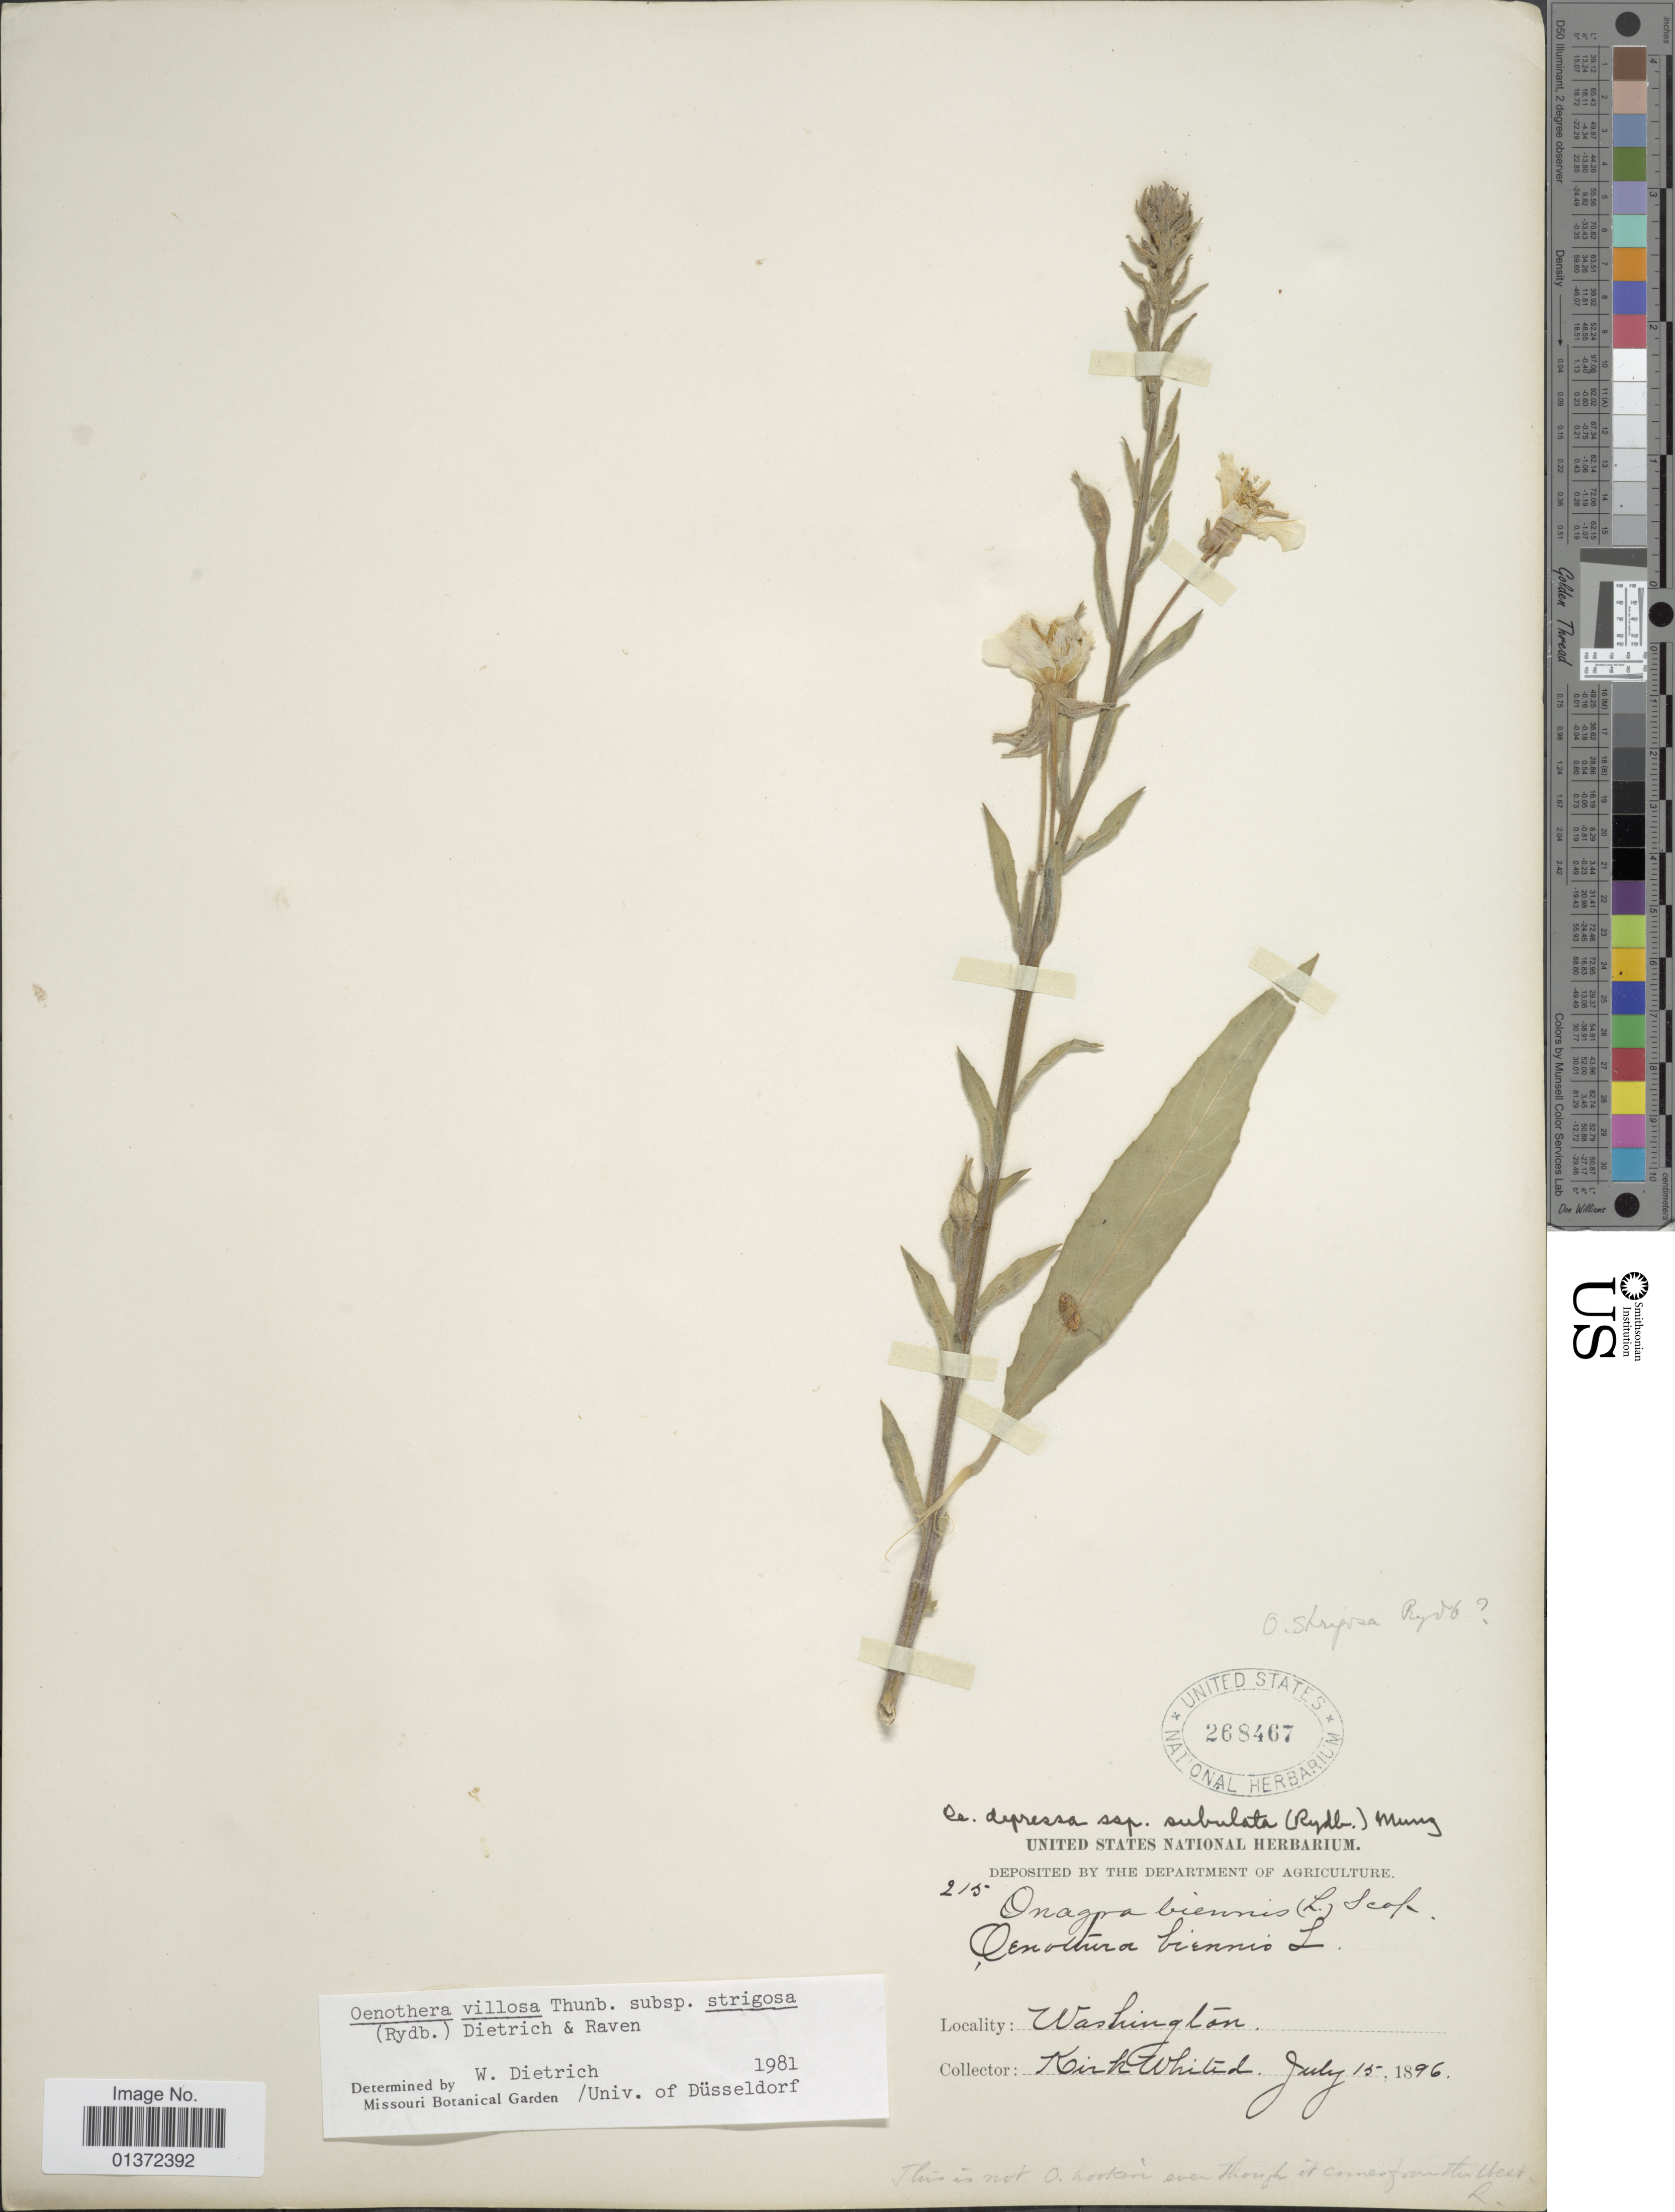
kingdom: Plantae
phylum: Tracheophyta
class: Magnoliopsida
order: Myrtales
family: Onagraceae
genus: Oenothera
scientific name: Oenothera villosa subsp. strigosa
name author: (Rydb.) W. Dietr. & P.H. Raven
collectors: K. Whited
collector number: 215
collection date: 1896-07-15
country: United States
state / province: Washington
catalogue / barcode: US 268467